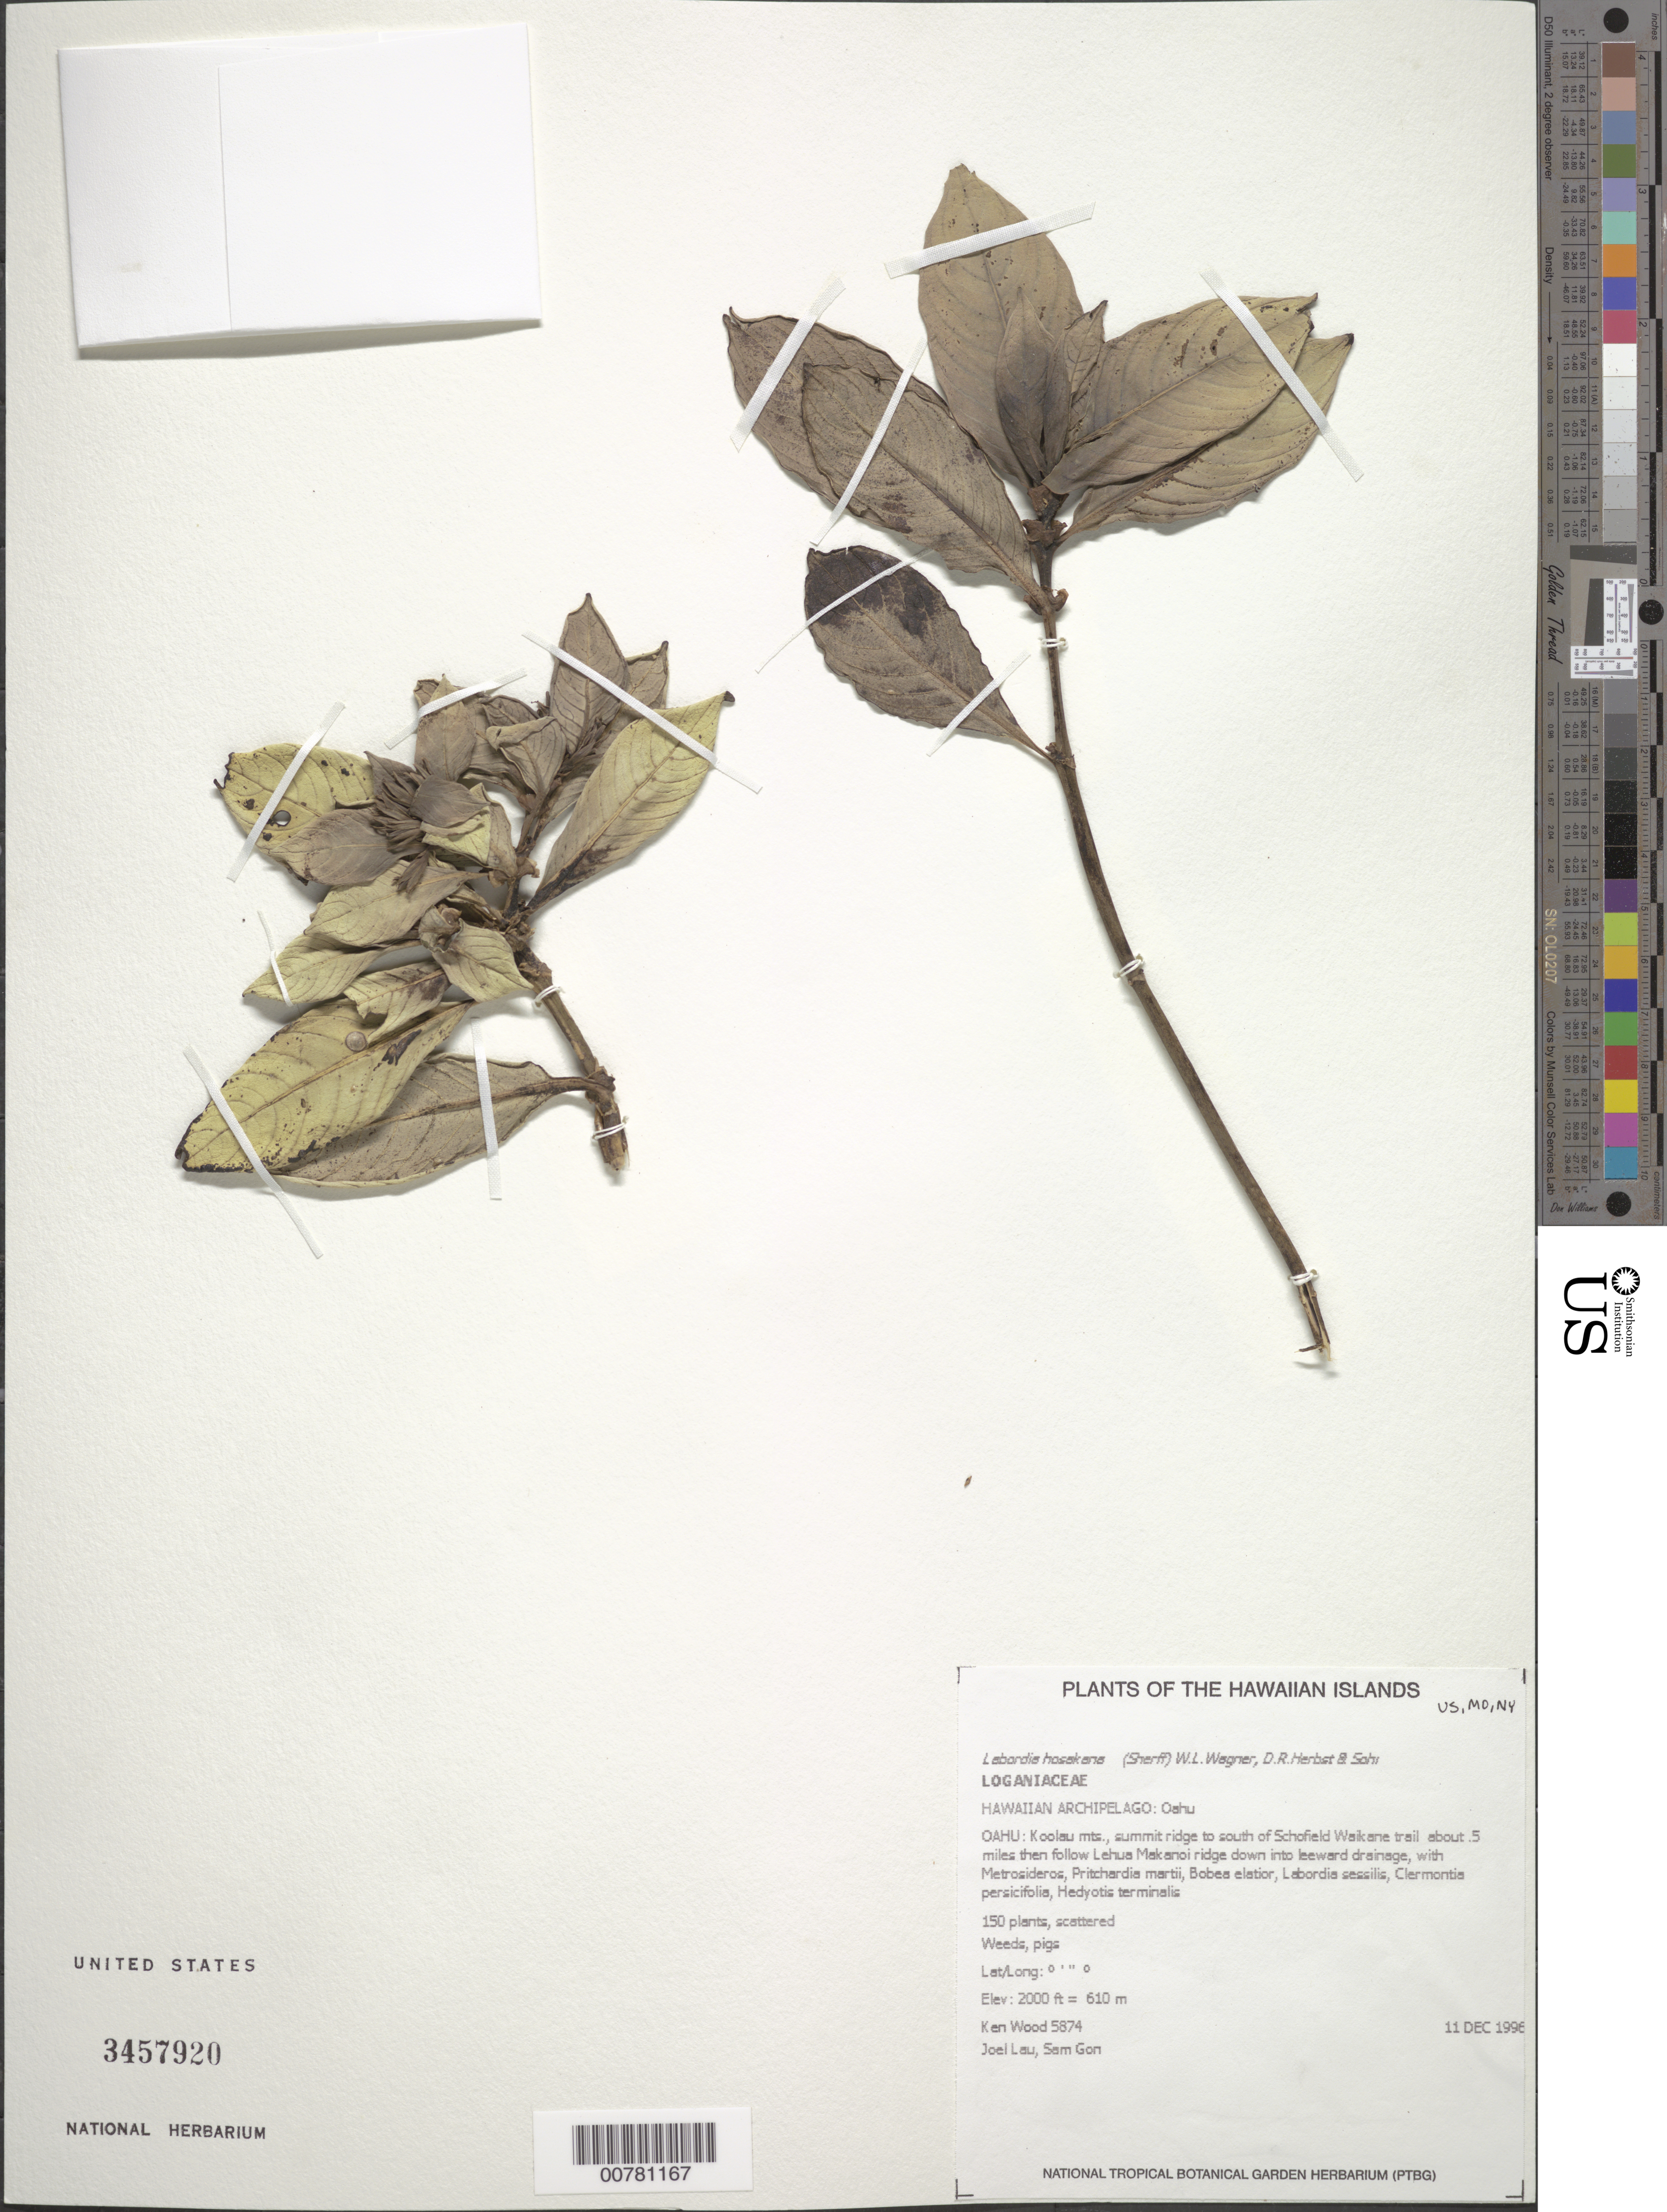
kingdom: Plantae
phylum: Tracheophyta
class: Magnoliopsida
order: Gentianales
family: Loganiaceae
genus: Geniostoma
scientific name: Geniostoma hosakanum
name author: (Sherff) Byng & Christenh.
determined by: Wagner, W. L., (BOT), Smithsonian Institution - National Museum of Natural History (UNITED STATES)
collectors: K. R. Wood, J. Lau & S. Gon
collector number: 5874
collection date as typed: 11 Dec 1996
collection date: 1996-12-11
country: United States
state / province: Hawaii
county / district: Honolulu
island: Oahu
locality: Koolau mountains, south about .5 miles from summit of Schofield-Waikane trail, follow Lehua Makanoi ridge drop in upper drainage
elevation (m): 610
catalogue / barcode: US 3457920